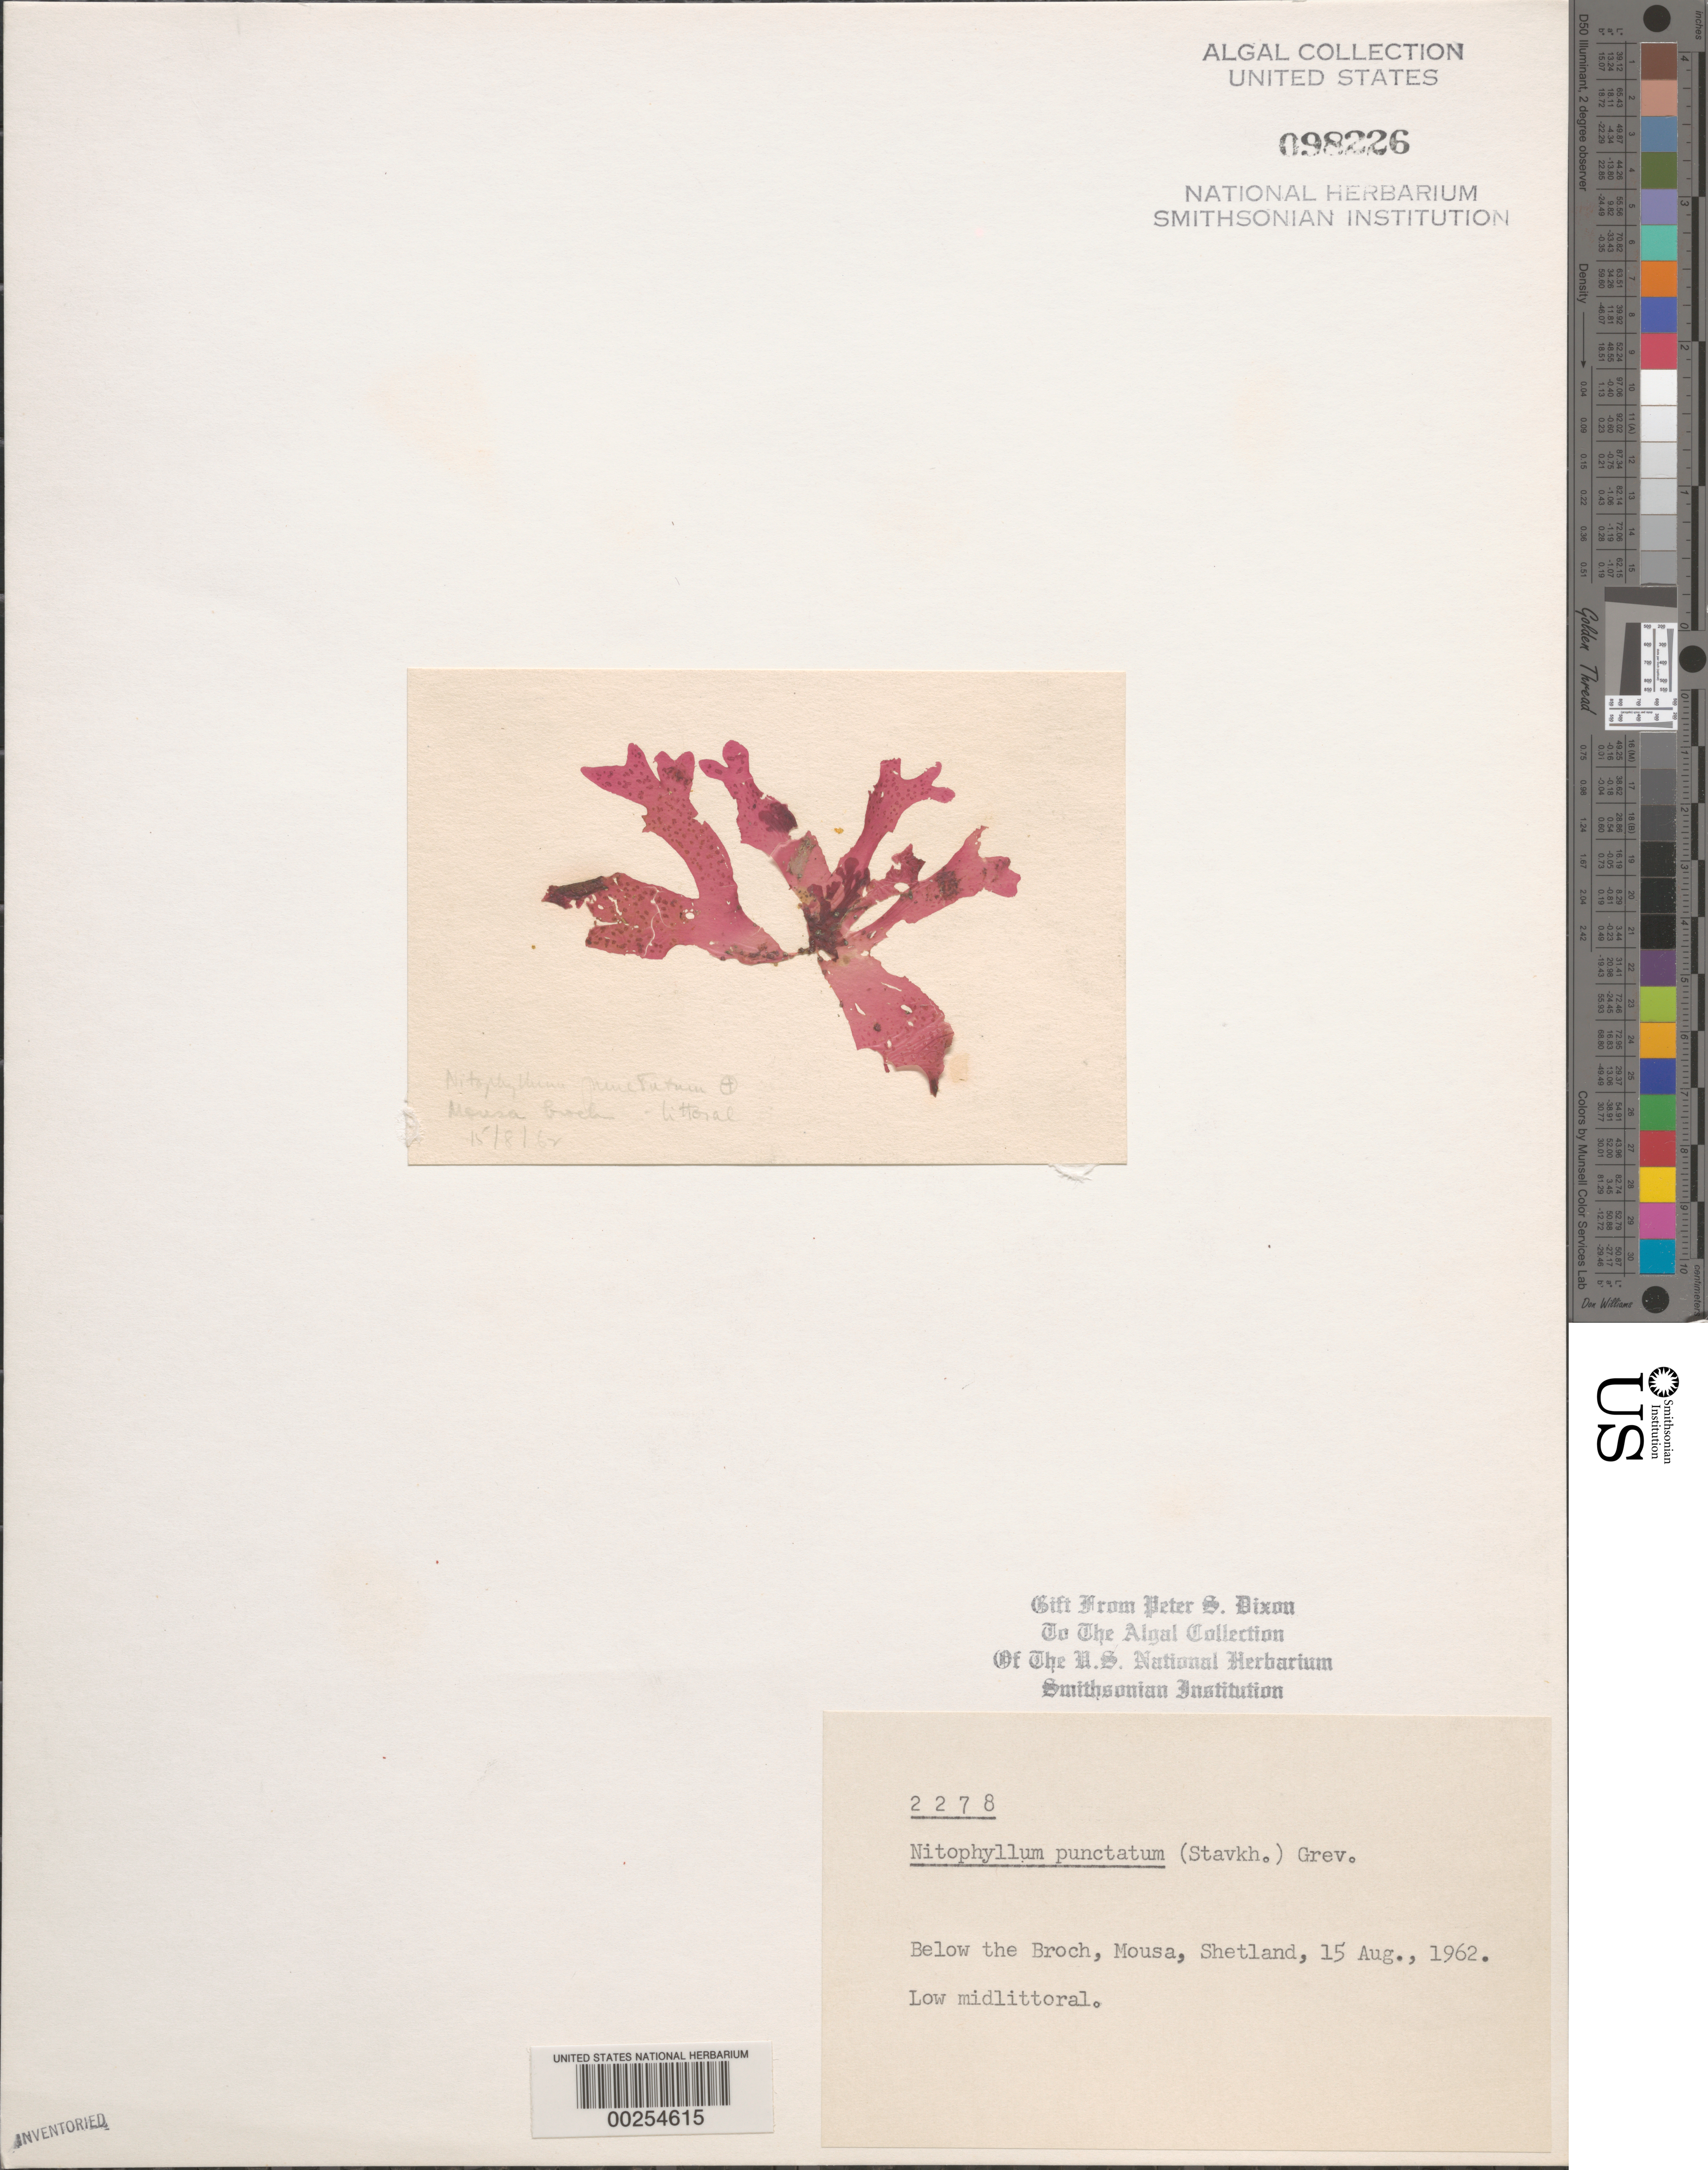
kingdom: Plantae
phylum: Rhodophyta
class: Florideophyceae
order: Ceramiales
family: Delesseriaceae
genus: Nitophyllum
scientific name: Nitophyllum punctatum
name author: (Stackh.) Grev.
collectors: P. S. Dixon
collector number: PSD 2278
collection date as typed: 15 Aug 1962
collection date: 1962-08-15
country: United Kingdom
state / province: Scotland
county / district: Shetland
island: Mousa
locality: Below the Broch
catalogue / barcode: US 98226